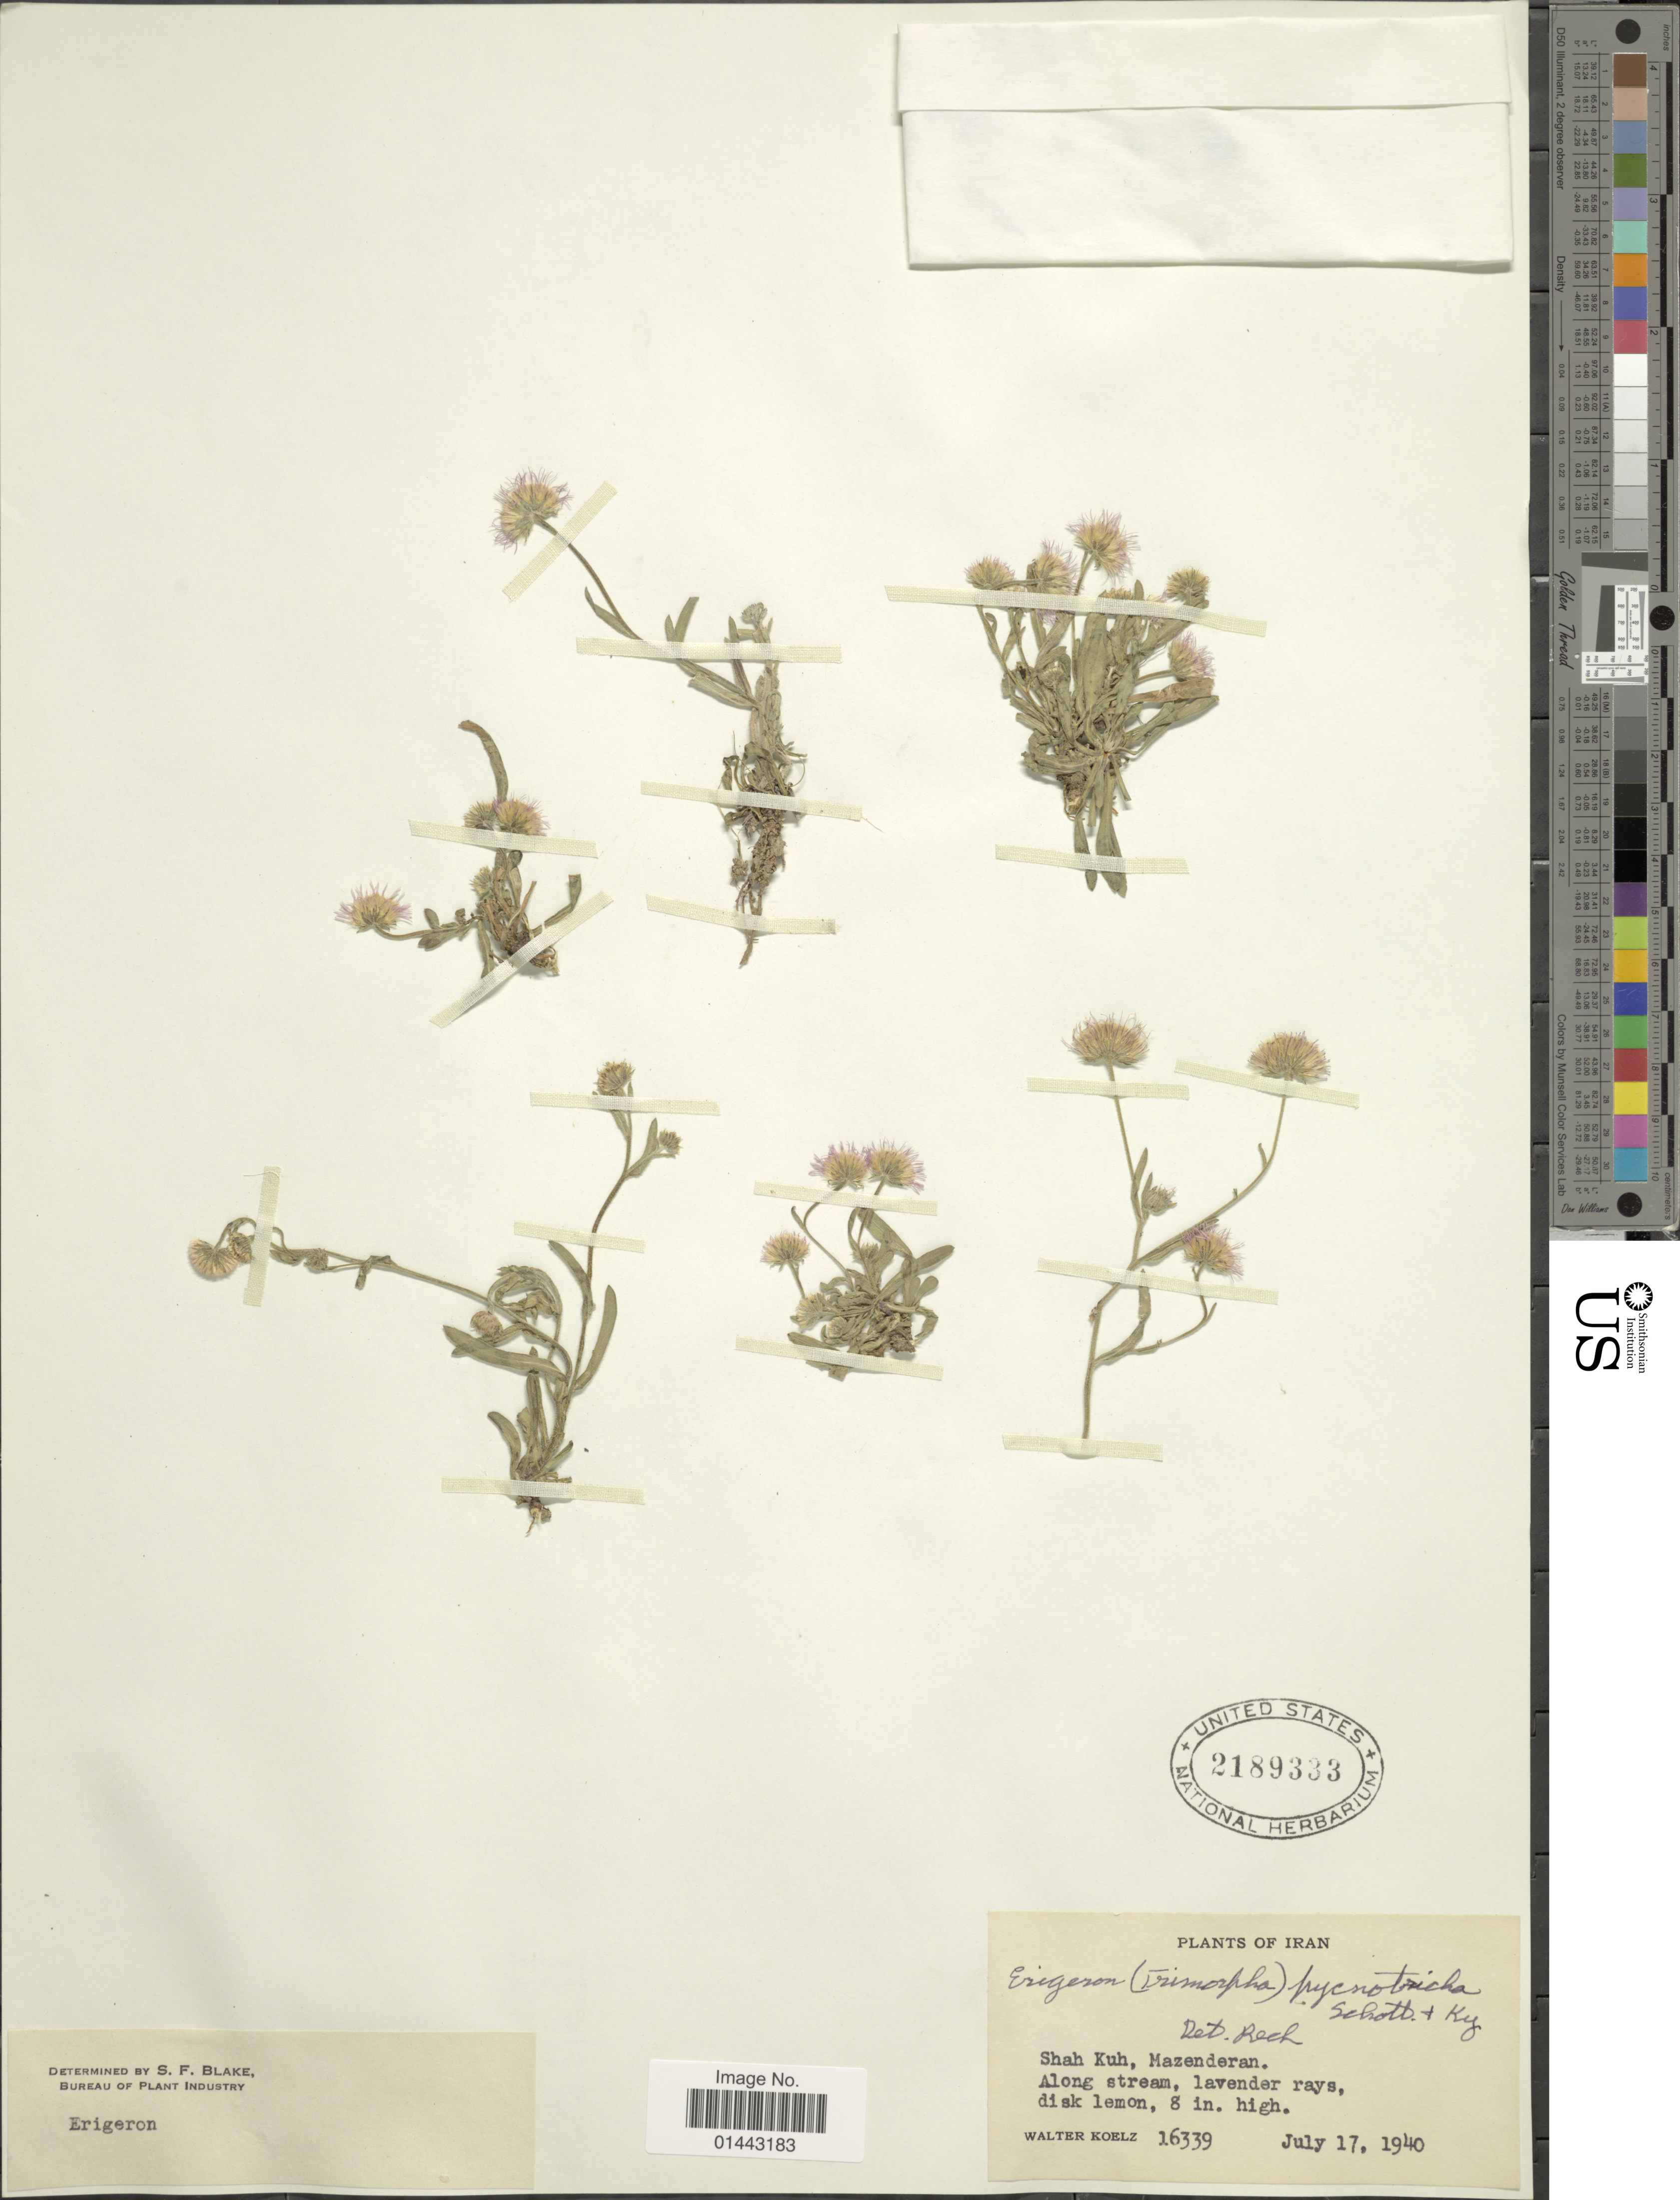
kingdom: Plantae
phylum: Tracheophyta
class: Magnoliopsida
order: Asterales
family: Asteraceae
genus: Erigeron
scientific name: Erigeron pycnotrichus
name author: Schott & Kotschy ex Tchich.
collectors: W. N. Koelz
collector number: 16339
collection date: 1940-07-17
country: Iran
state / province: Mazandaran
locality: Shah Kuh, along stream.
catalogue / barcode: US 2189333